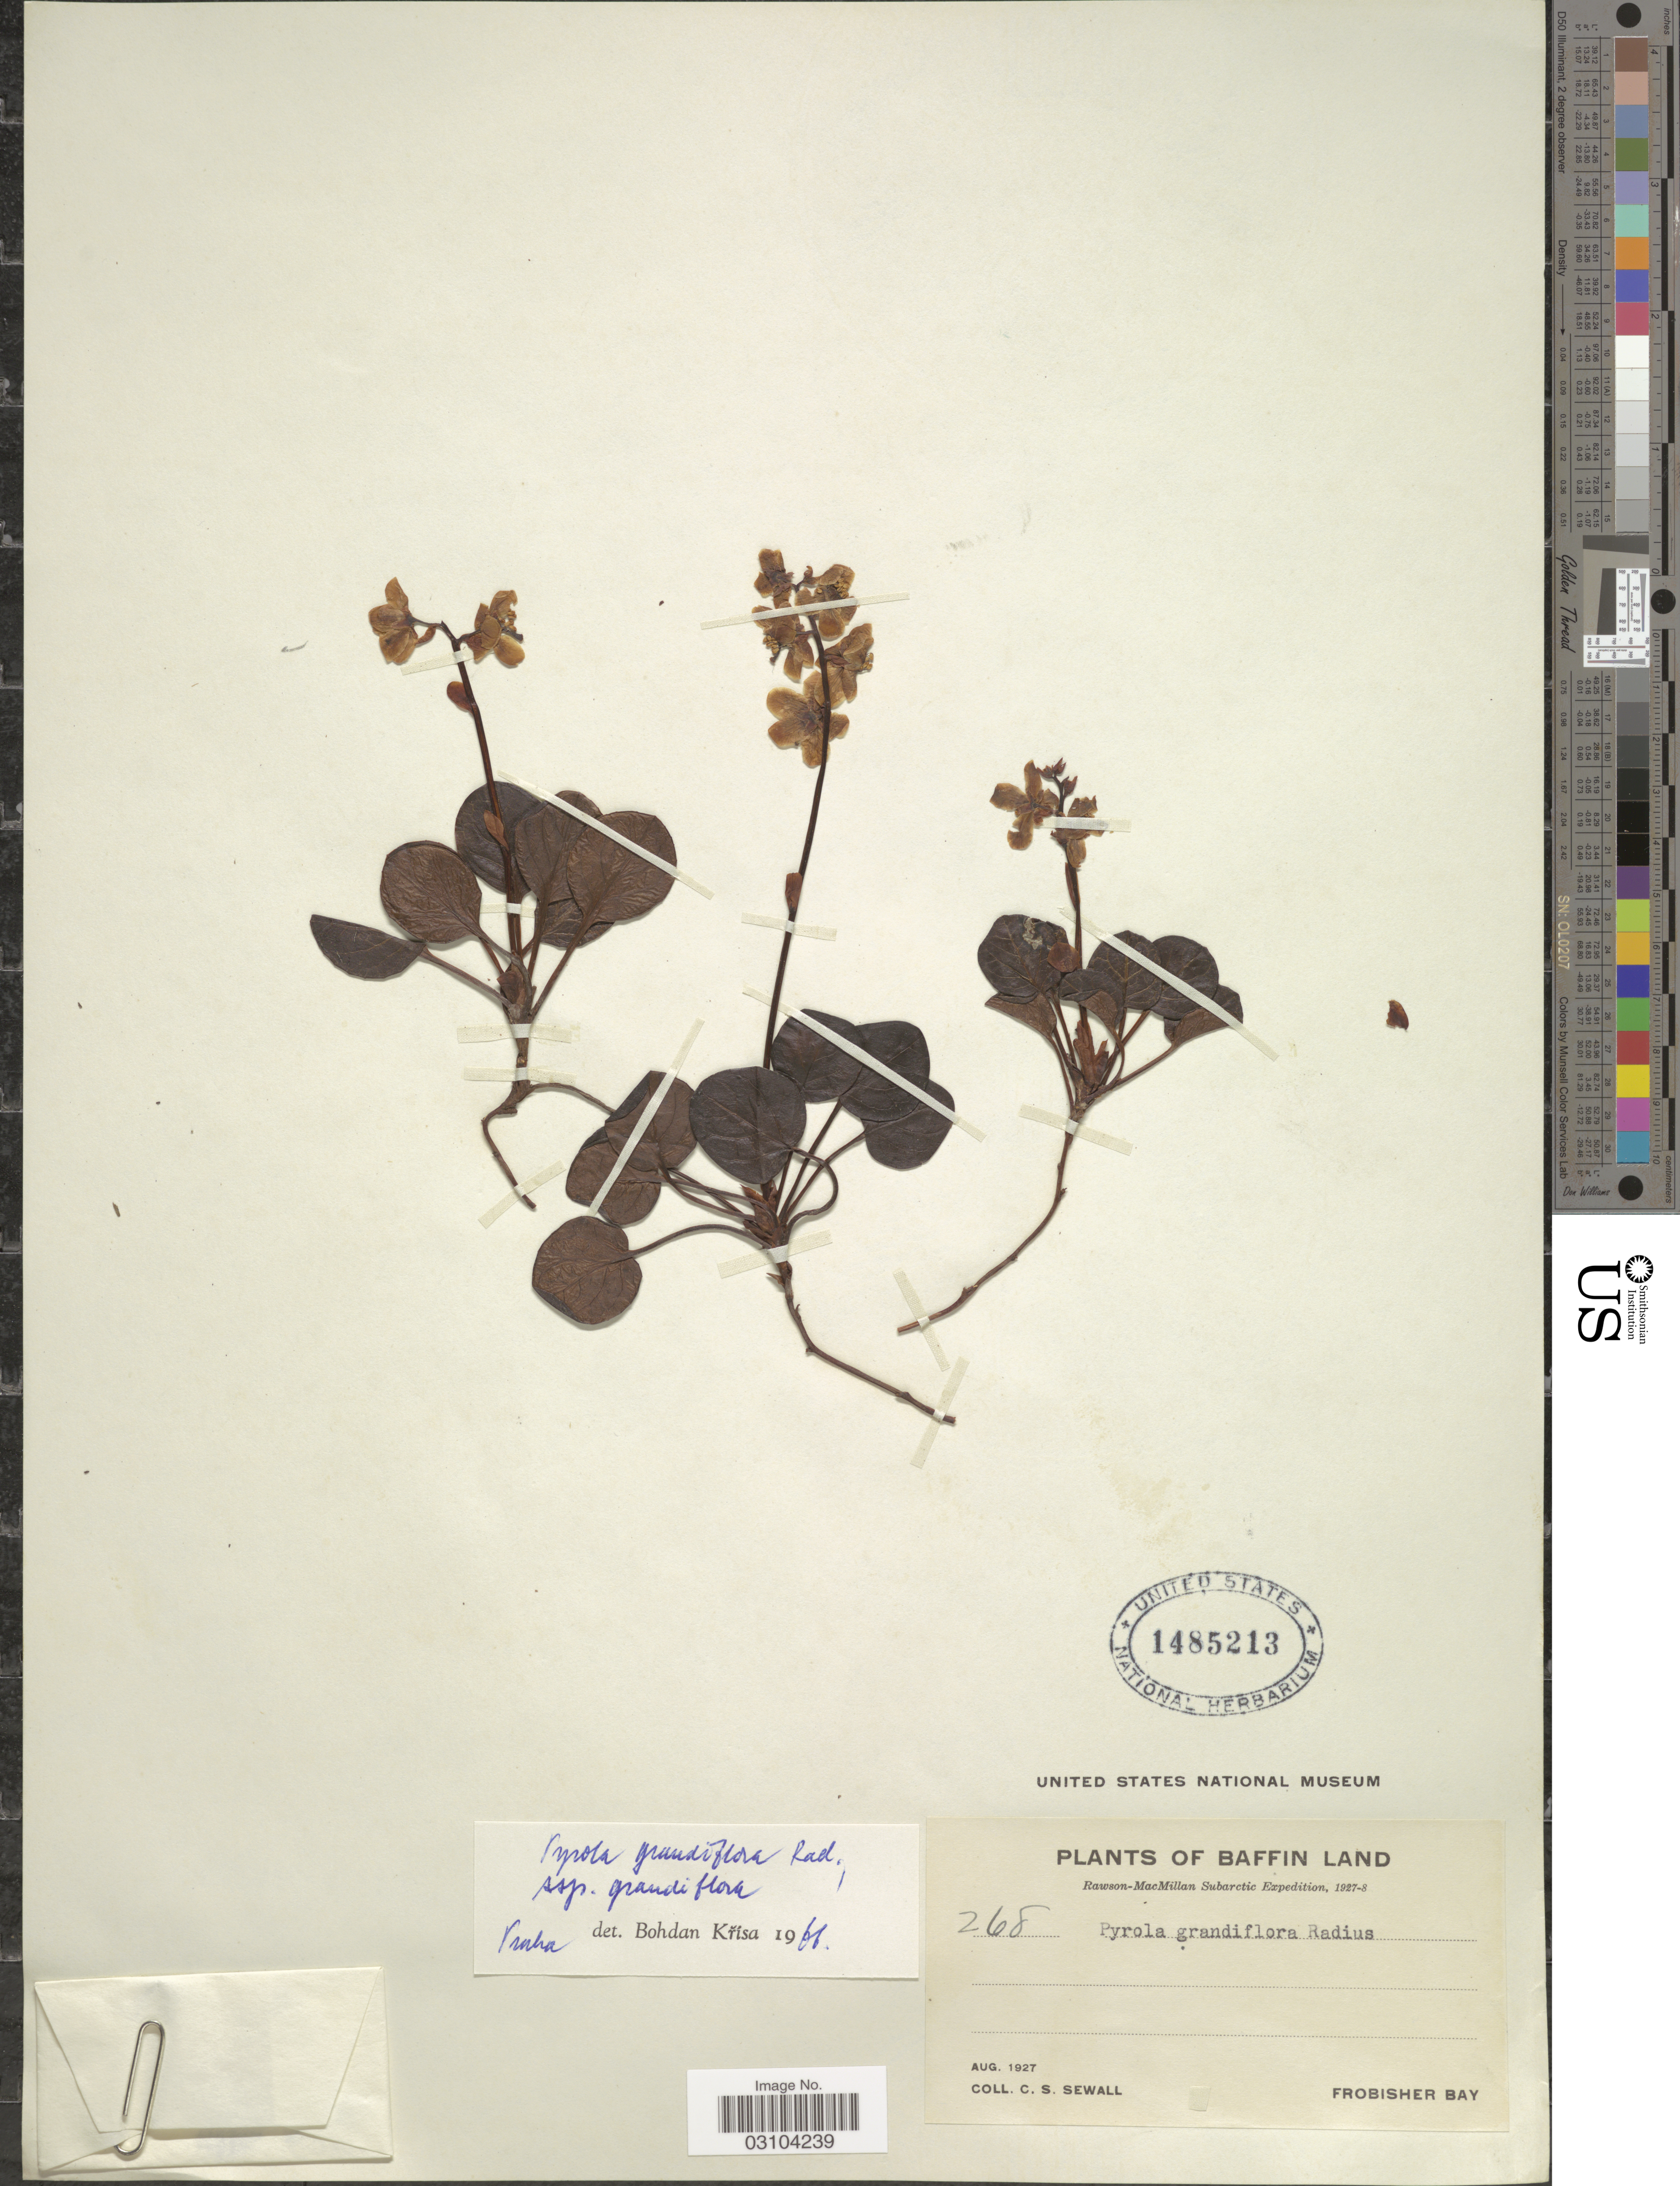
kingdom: Plantae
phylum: Tracheophyta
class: Magnoliopsida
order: Ericales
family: Ericaceae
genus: Pyrola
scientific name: Pyrola grandiflora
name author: Radius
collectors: C. Sewall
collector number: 268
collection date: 1927-08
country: Canada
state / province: Nunavut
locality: Baffin Land. Subarctic. Frobisher Bay.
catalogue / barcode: US 1485213